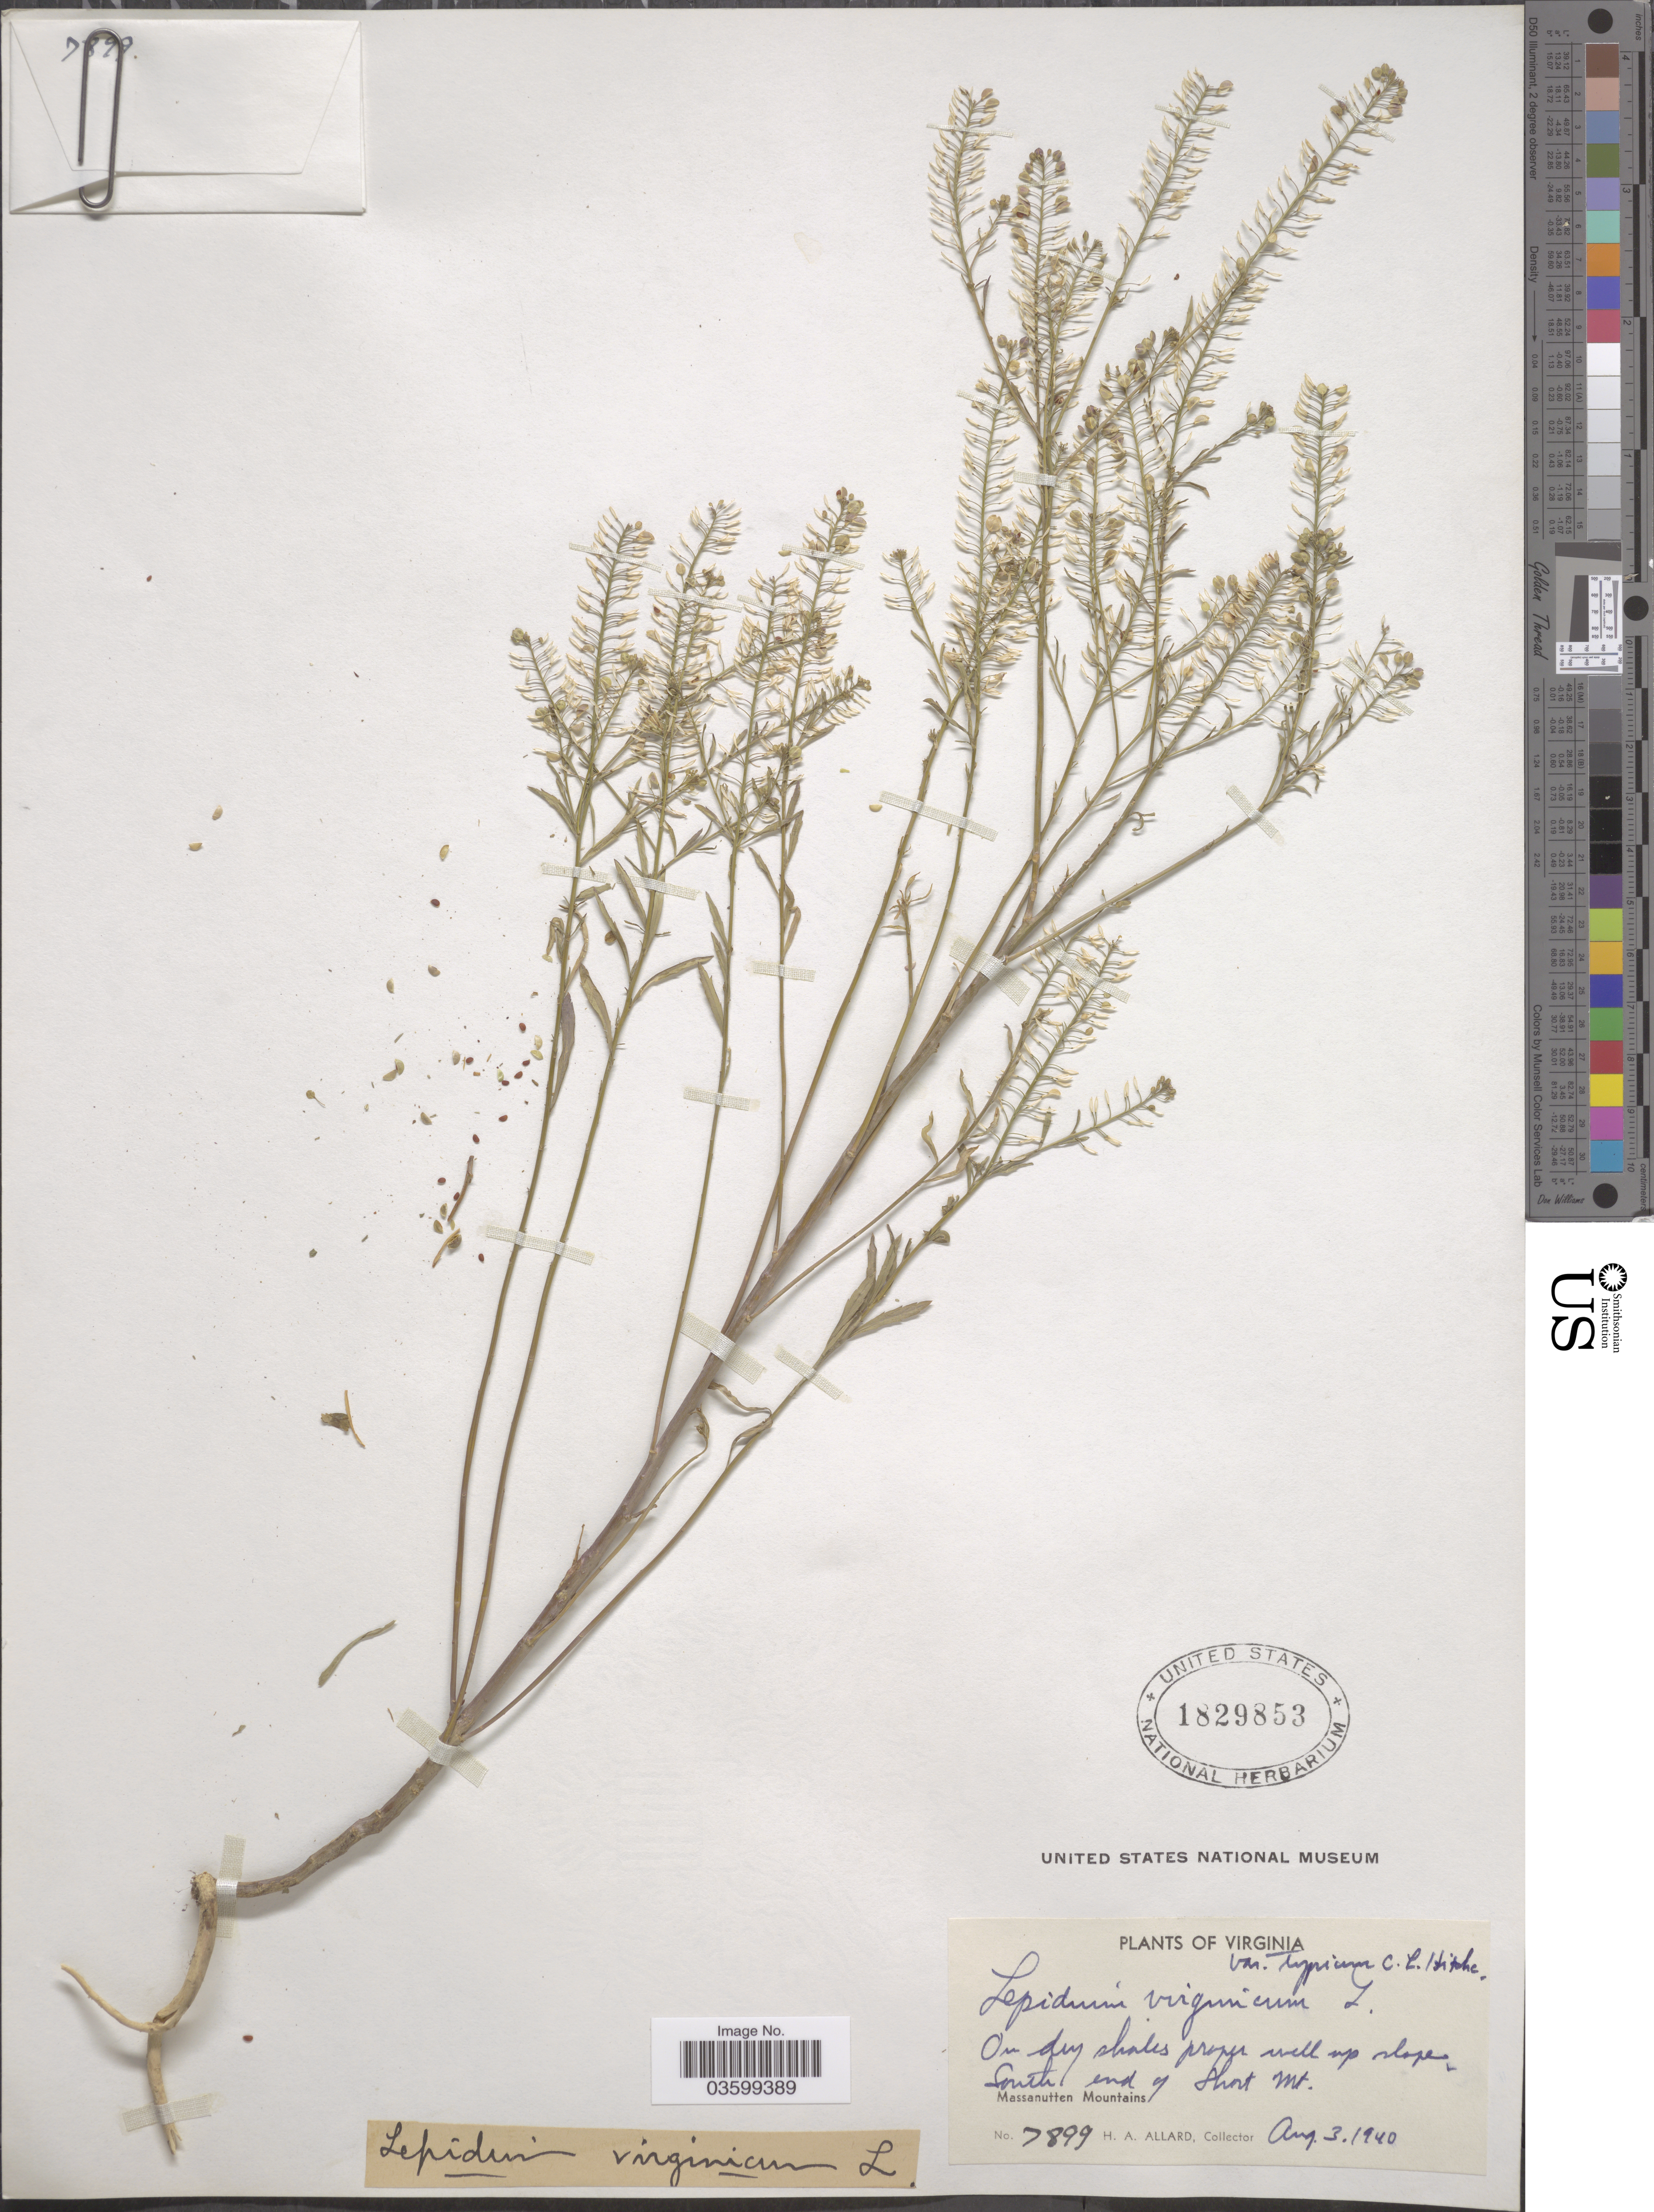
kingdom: Plantae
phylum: Tracheophyta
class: Magnoliopsida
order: Brassicales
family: Brassicaceae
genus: Lepidium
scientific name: Lepidium virginicum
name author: L.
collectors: H. A. Allard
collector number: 7899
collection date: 1940-08-03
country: United States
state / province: Virginia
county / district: Shenandoah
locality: South end of Short Mt. Massanutten Mountains.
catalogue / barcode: US 1829853